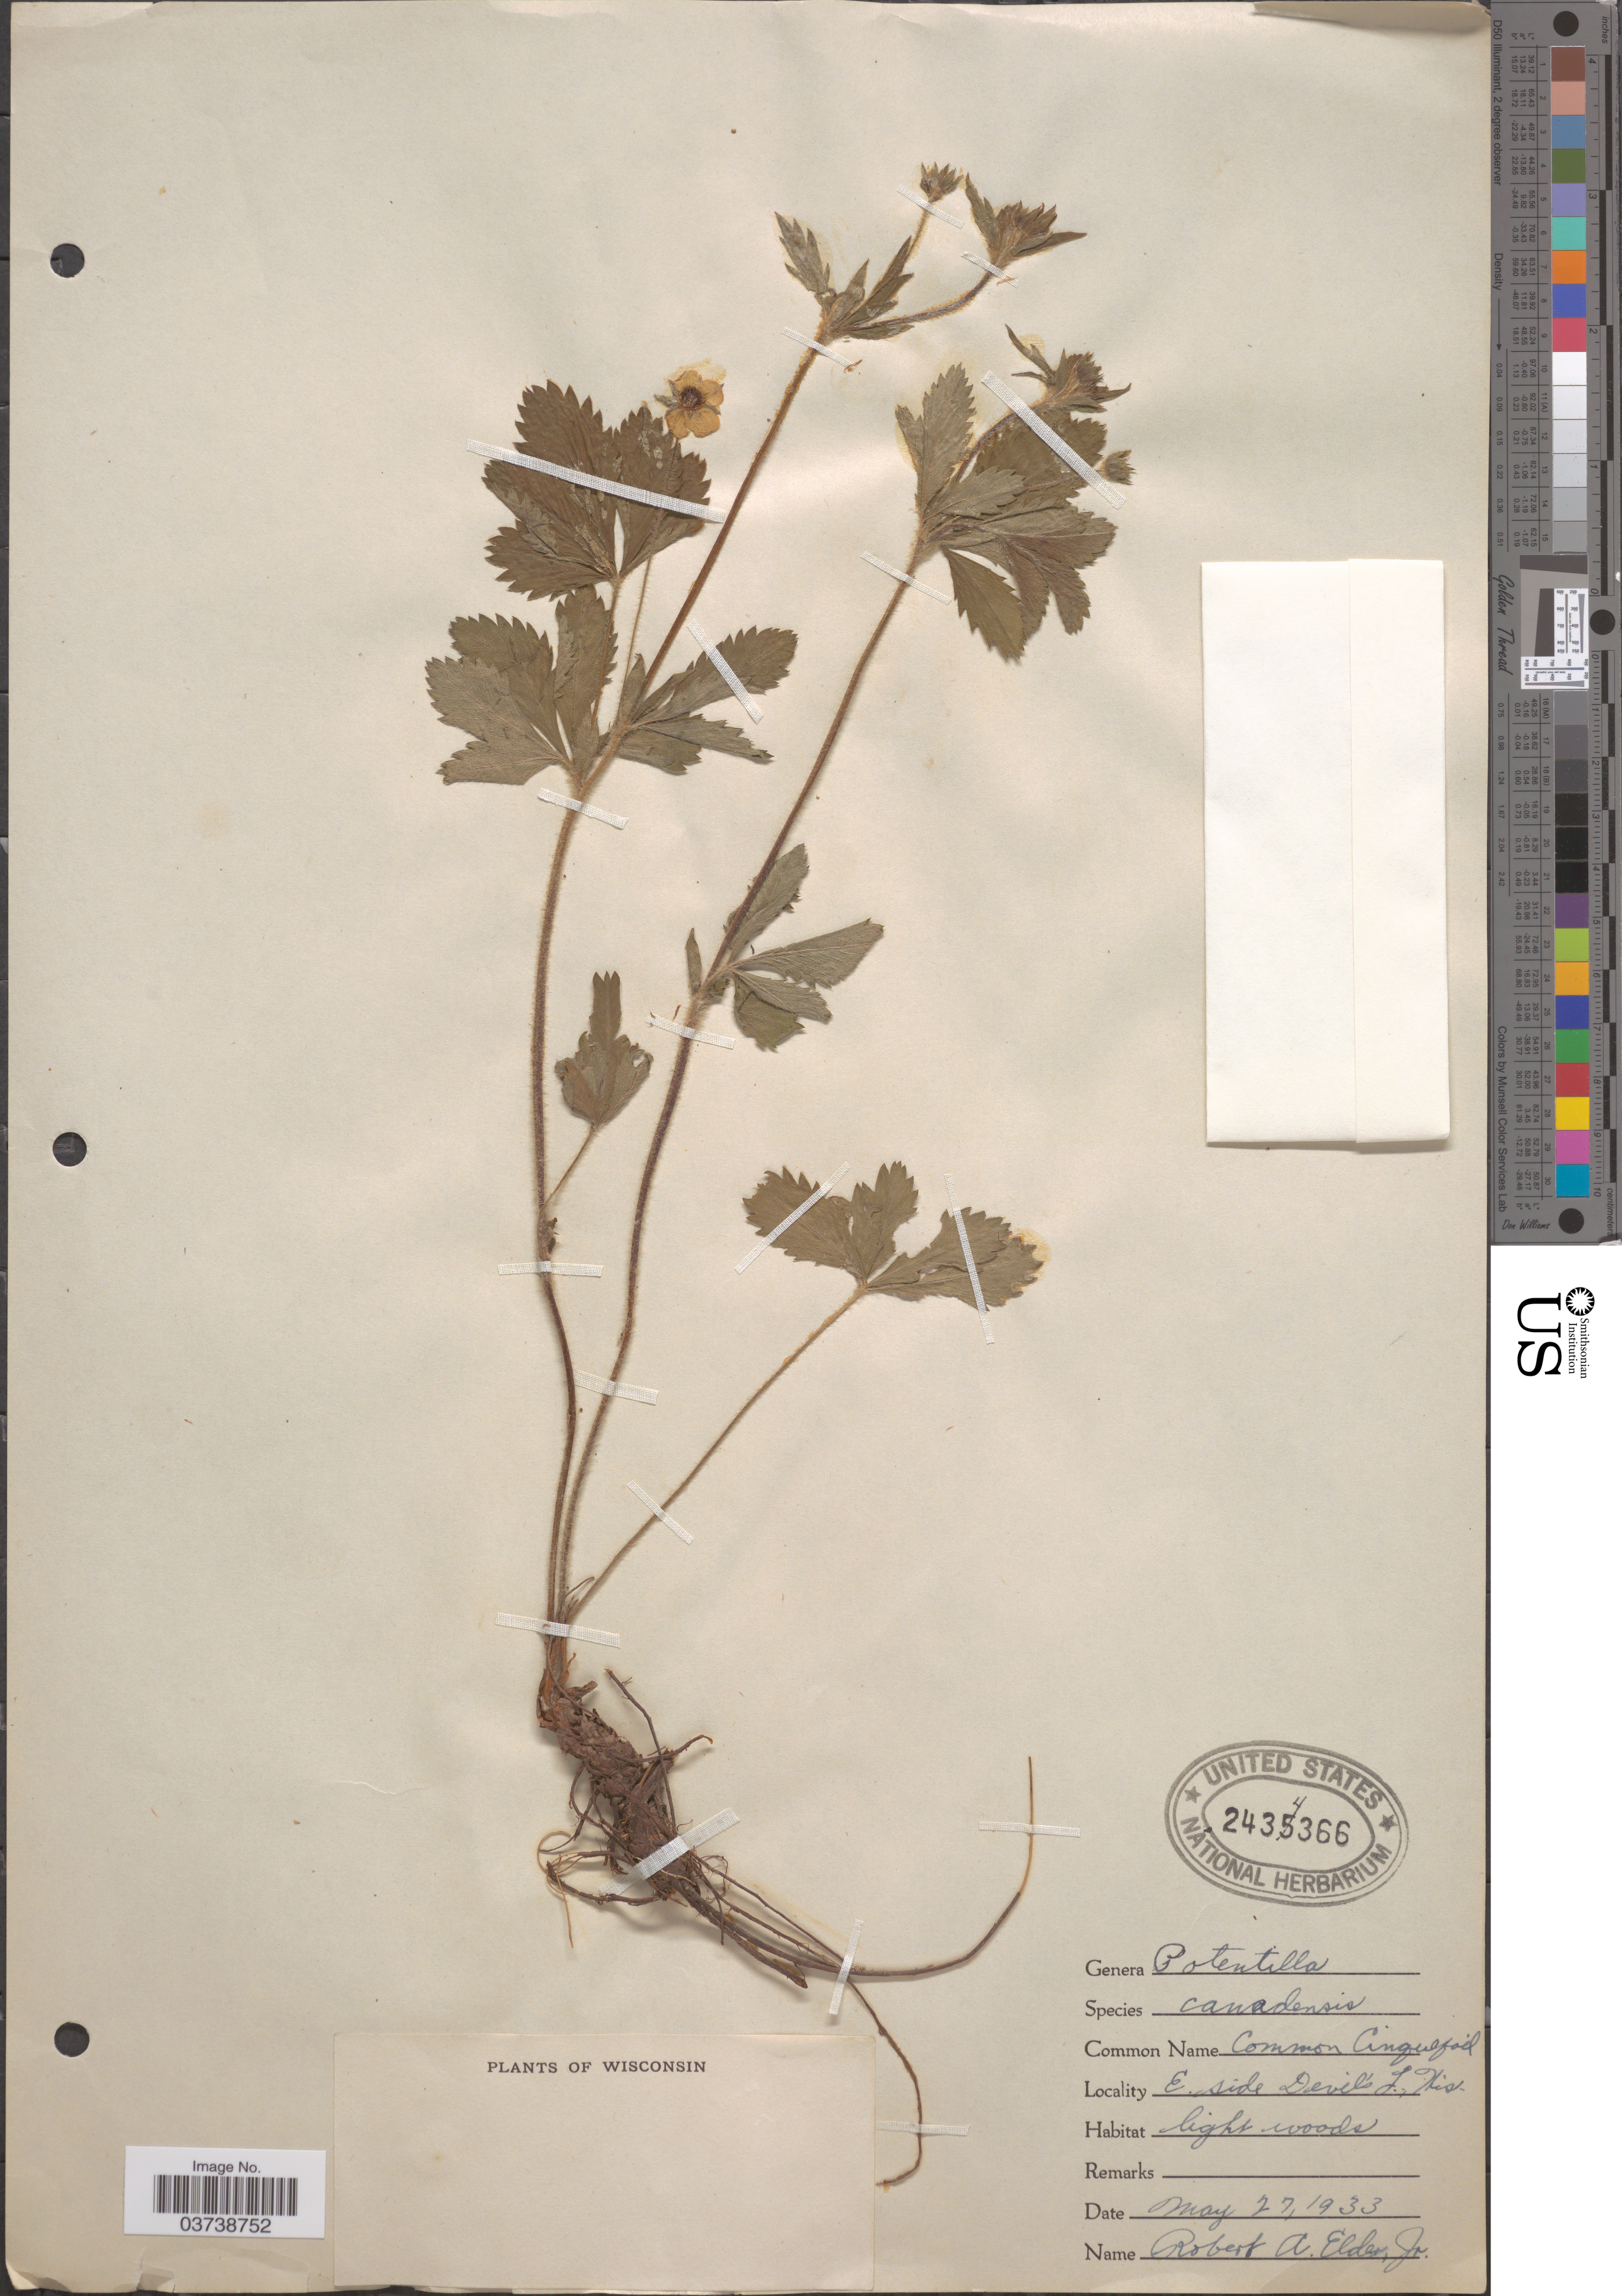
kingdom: Plantae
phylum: Tracheophyta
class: Magnoliopsida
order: Rosales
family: Rosaceae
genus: Potentilla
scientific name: Potentilla canadensis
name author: L.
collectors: R. Elder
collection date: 1933-05-27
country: United States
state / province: Wisconsin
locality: E. side Devil's F.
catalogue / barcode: US 2434366